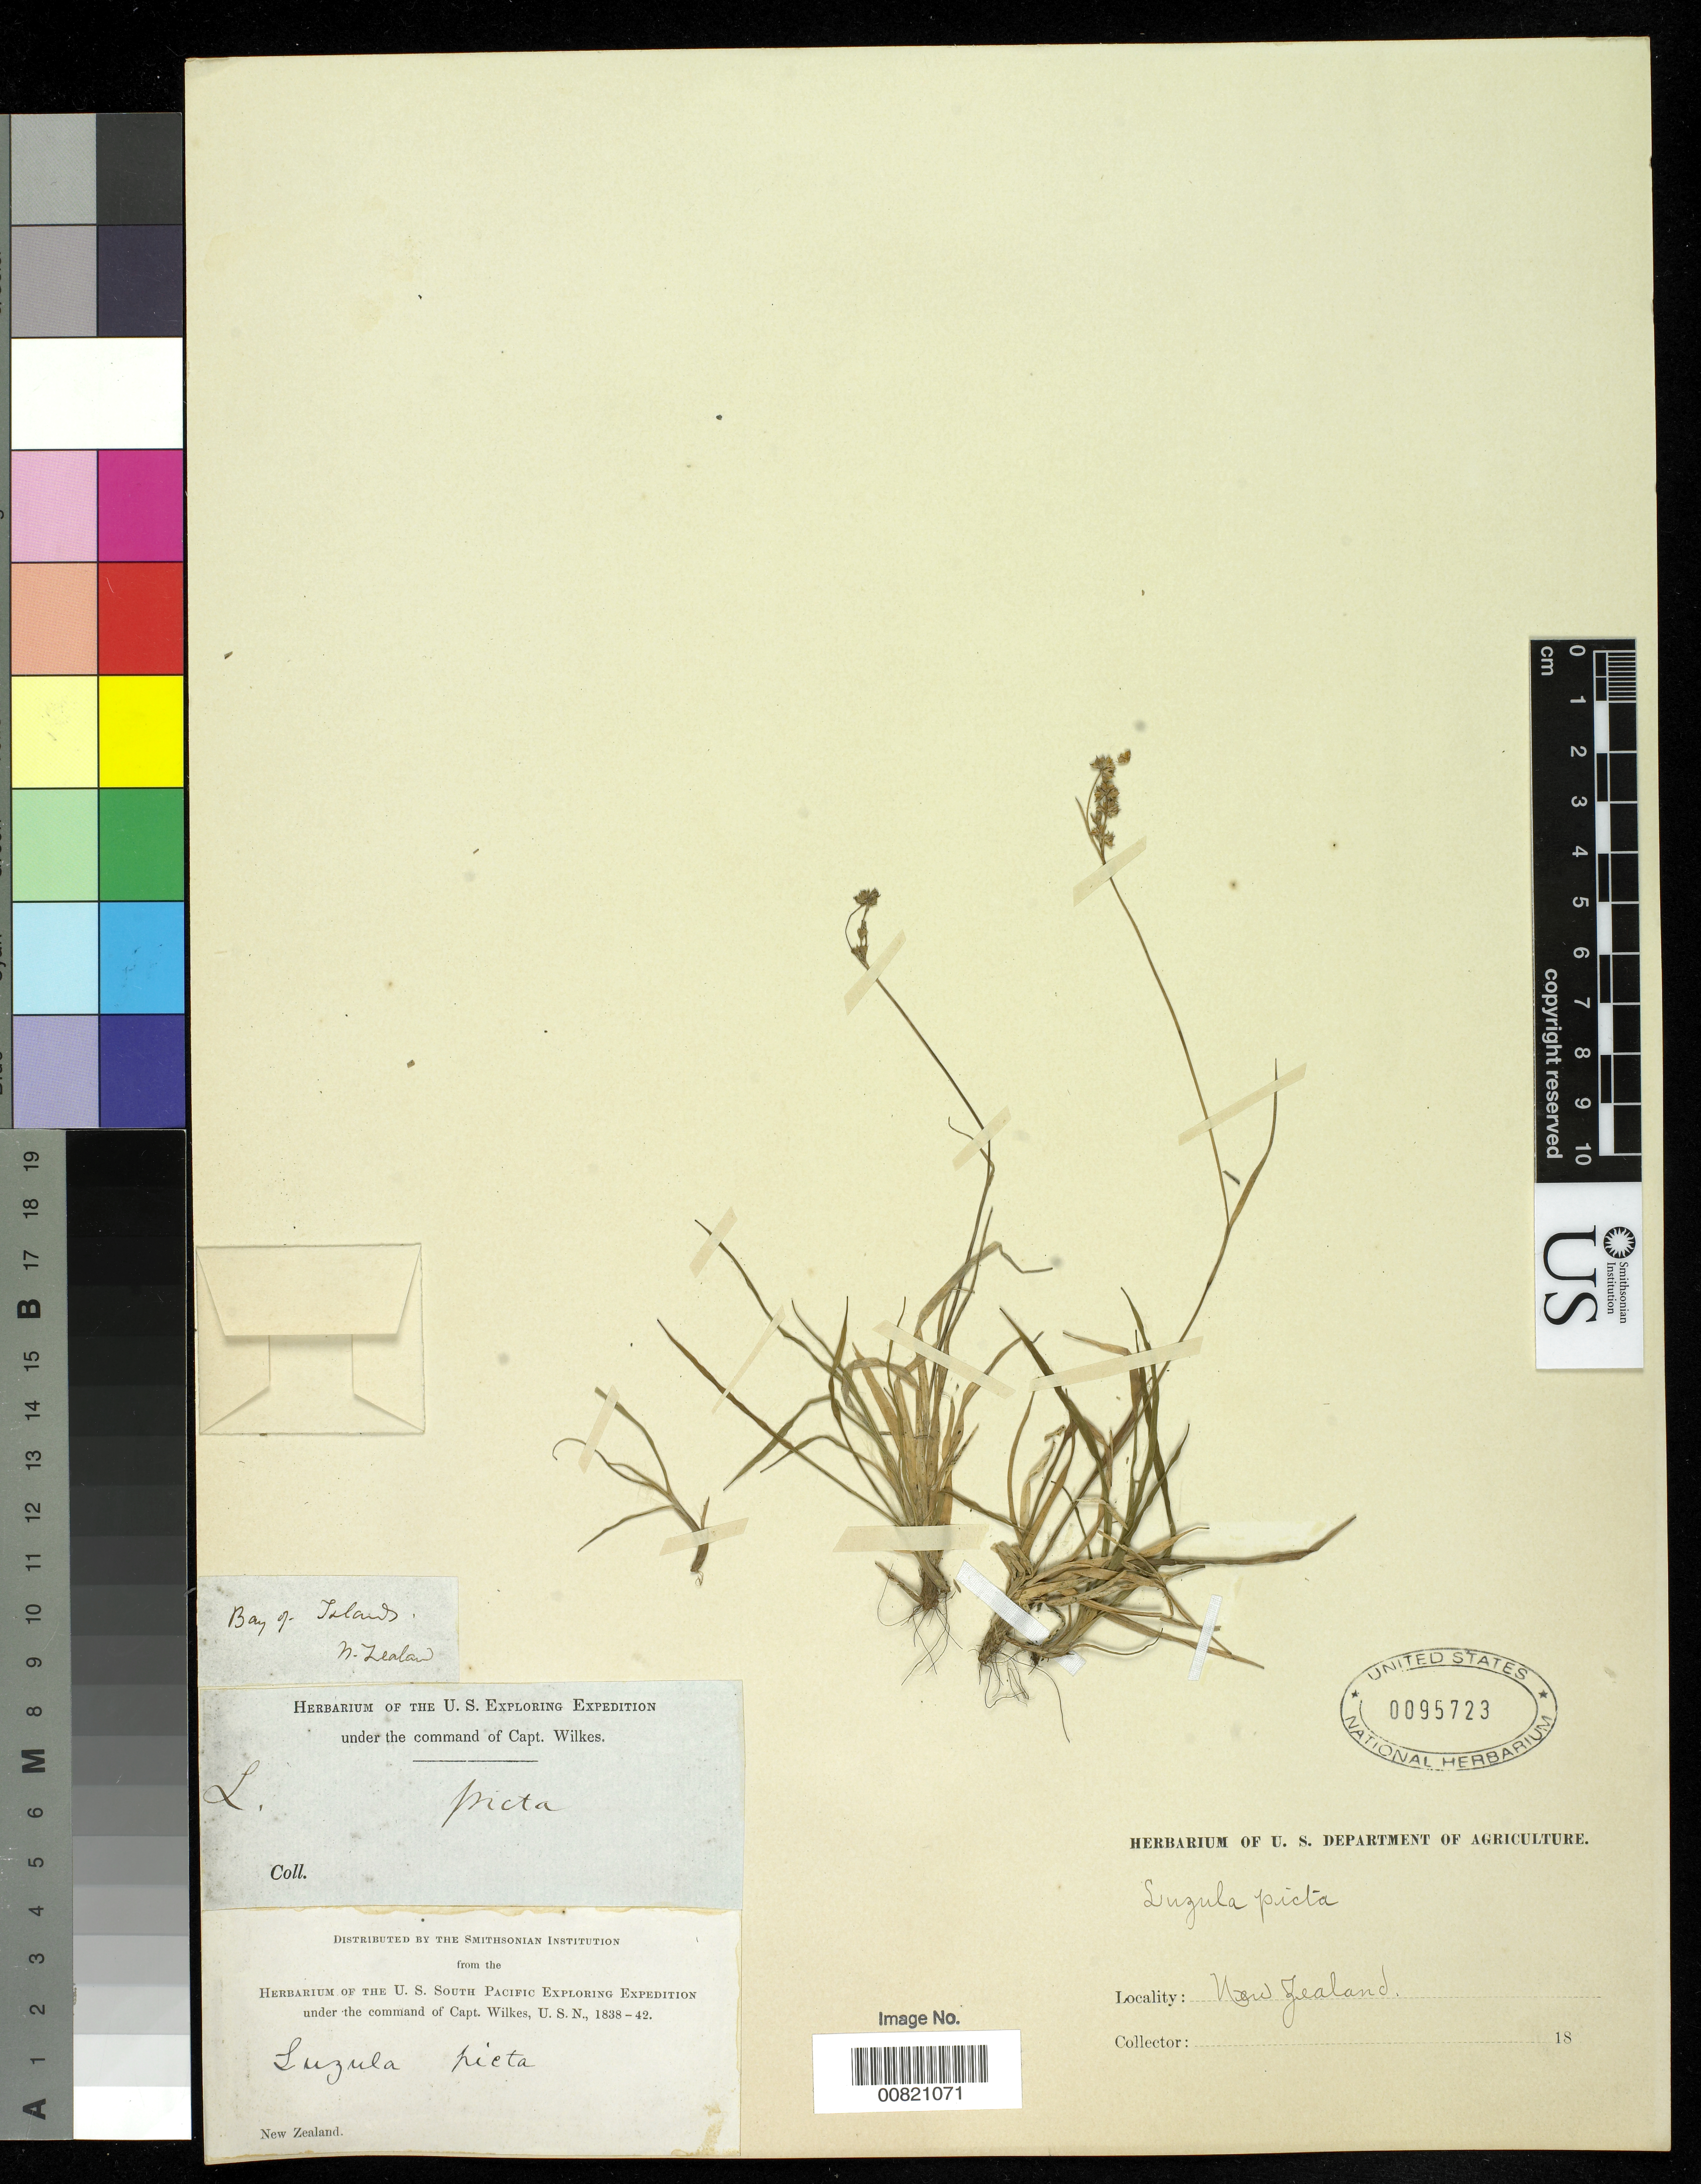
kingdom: Plantae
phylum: Tracheophyta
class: Liliopsida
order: Poales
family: Juncaceae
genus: Luzula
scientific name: Luzula campestris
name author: (L.) DC.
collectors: Wilkes Explor. Exped.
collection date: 1838/1842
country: New Zealand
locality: New Zealand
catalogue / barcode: US 95723